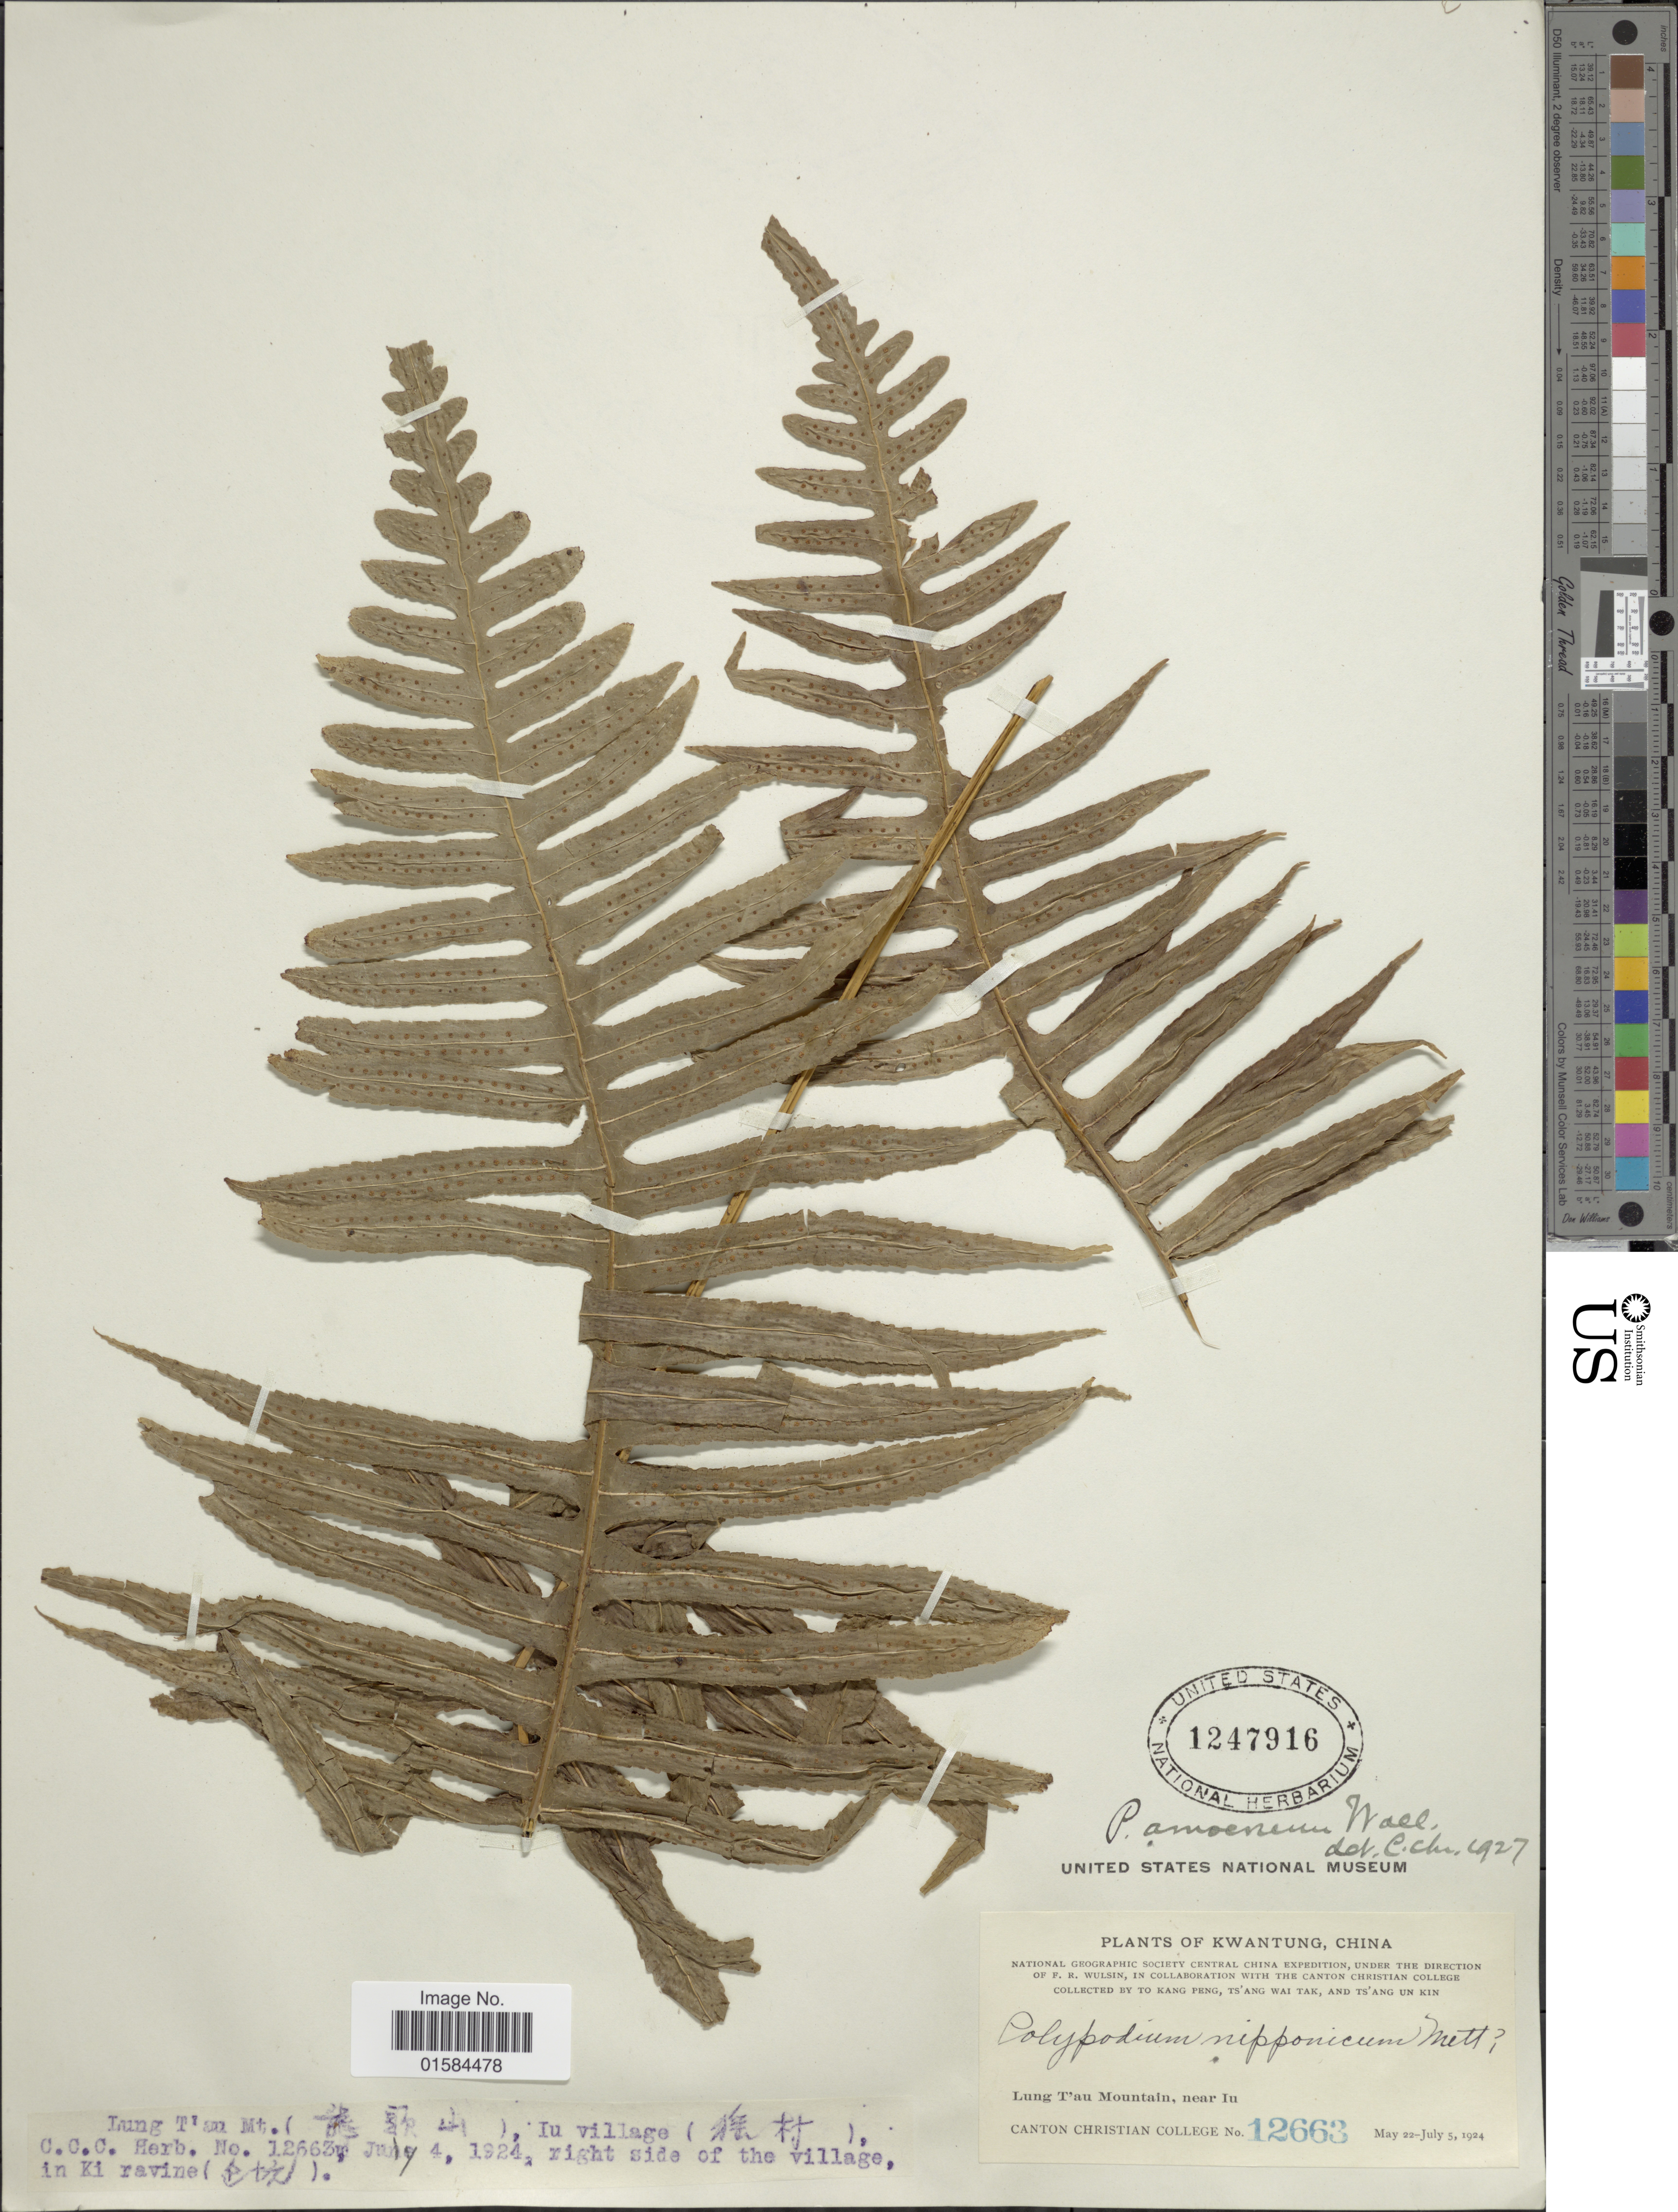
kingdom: Plantae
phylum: Tracheophyta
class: Polypodiopsida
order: Polypodiales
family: Polypodiaceae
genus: Goniophlebium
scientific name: Goniophlebium amoenum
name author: (Wall. ex Mett.) J. Sm.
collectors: T. K. Peng, W. T. Tsang & U. K. Tsang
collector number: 12663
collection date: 1924-05-22/1924-07-05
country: China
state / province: Guangdong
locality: Kwangtung, Lung T'au Mountain, near Iu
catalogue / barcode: US 1247916